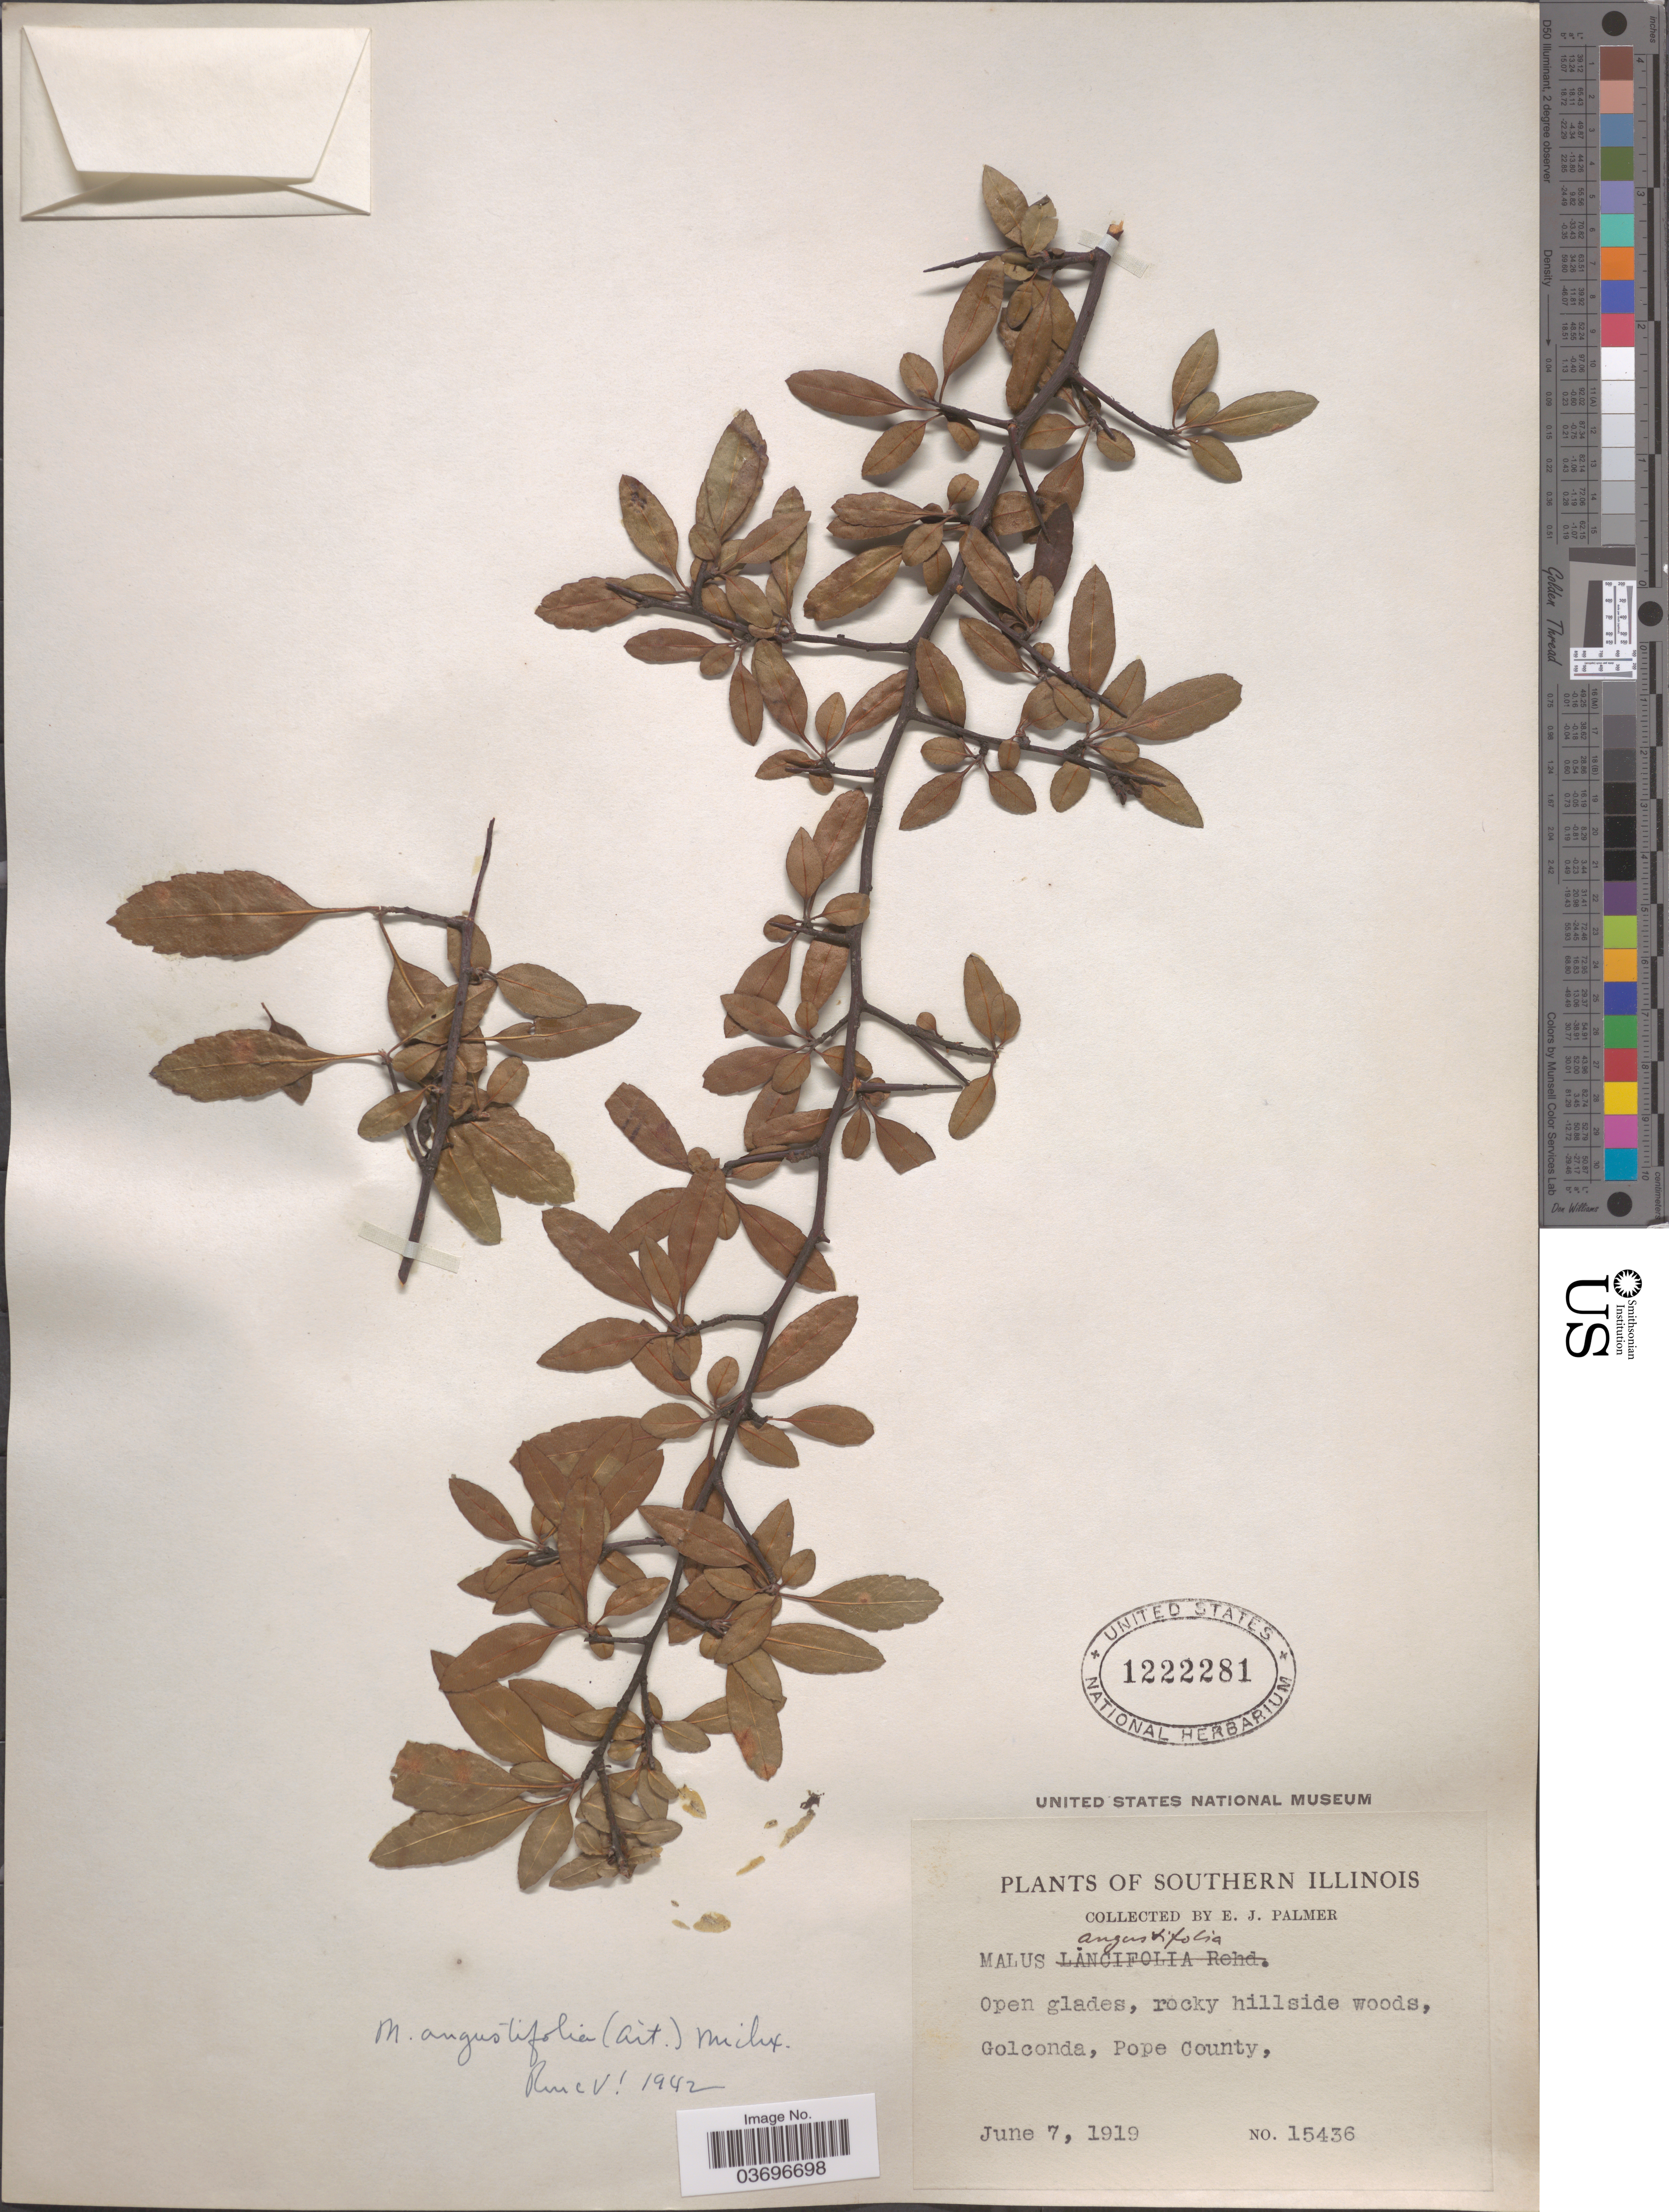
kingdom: Plantae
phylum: Tracheophyta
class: Magnoliopsida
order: Rosales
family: Rosaceae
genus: Malus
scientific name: Malus angustifolia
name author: (Aiton) Michx.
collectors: E. J. Palmer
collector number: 15436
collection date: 1919-06-07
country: United States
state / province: Illinois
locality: Southern Illinois. Golconda, Pope County.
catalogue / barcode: US 1222281